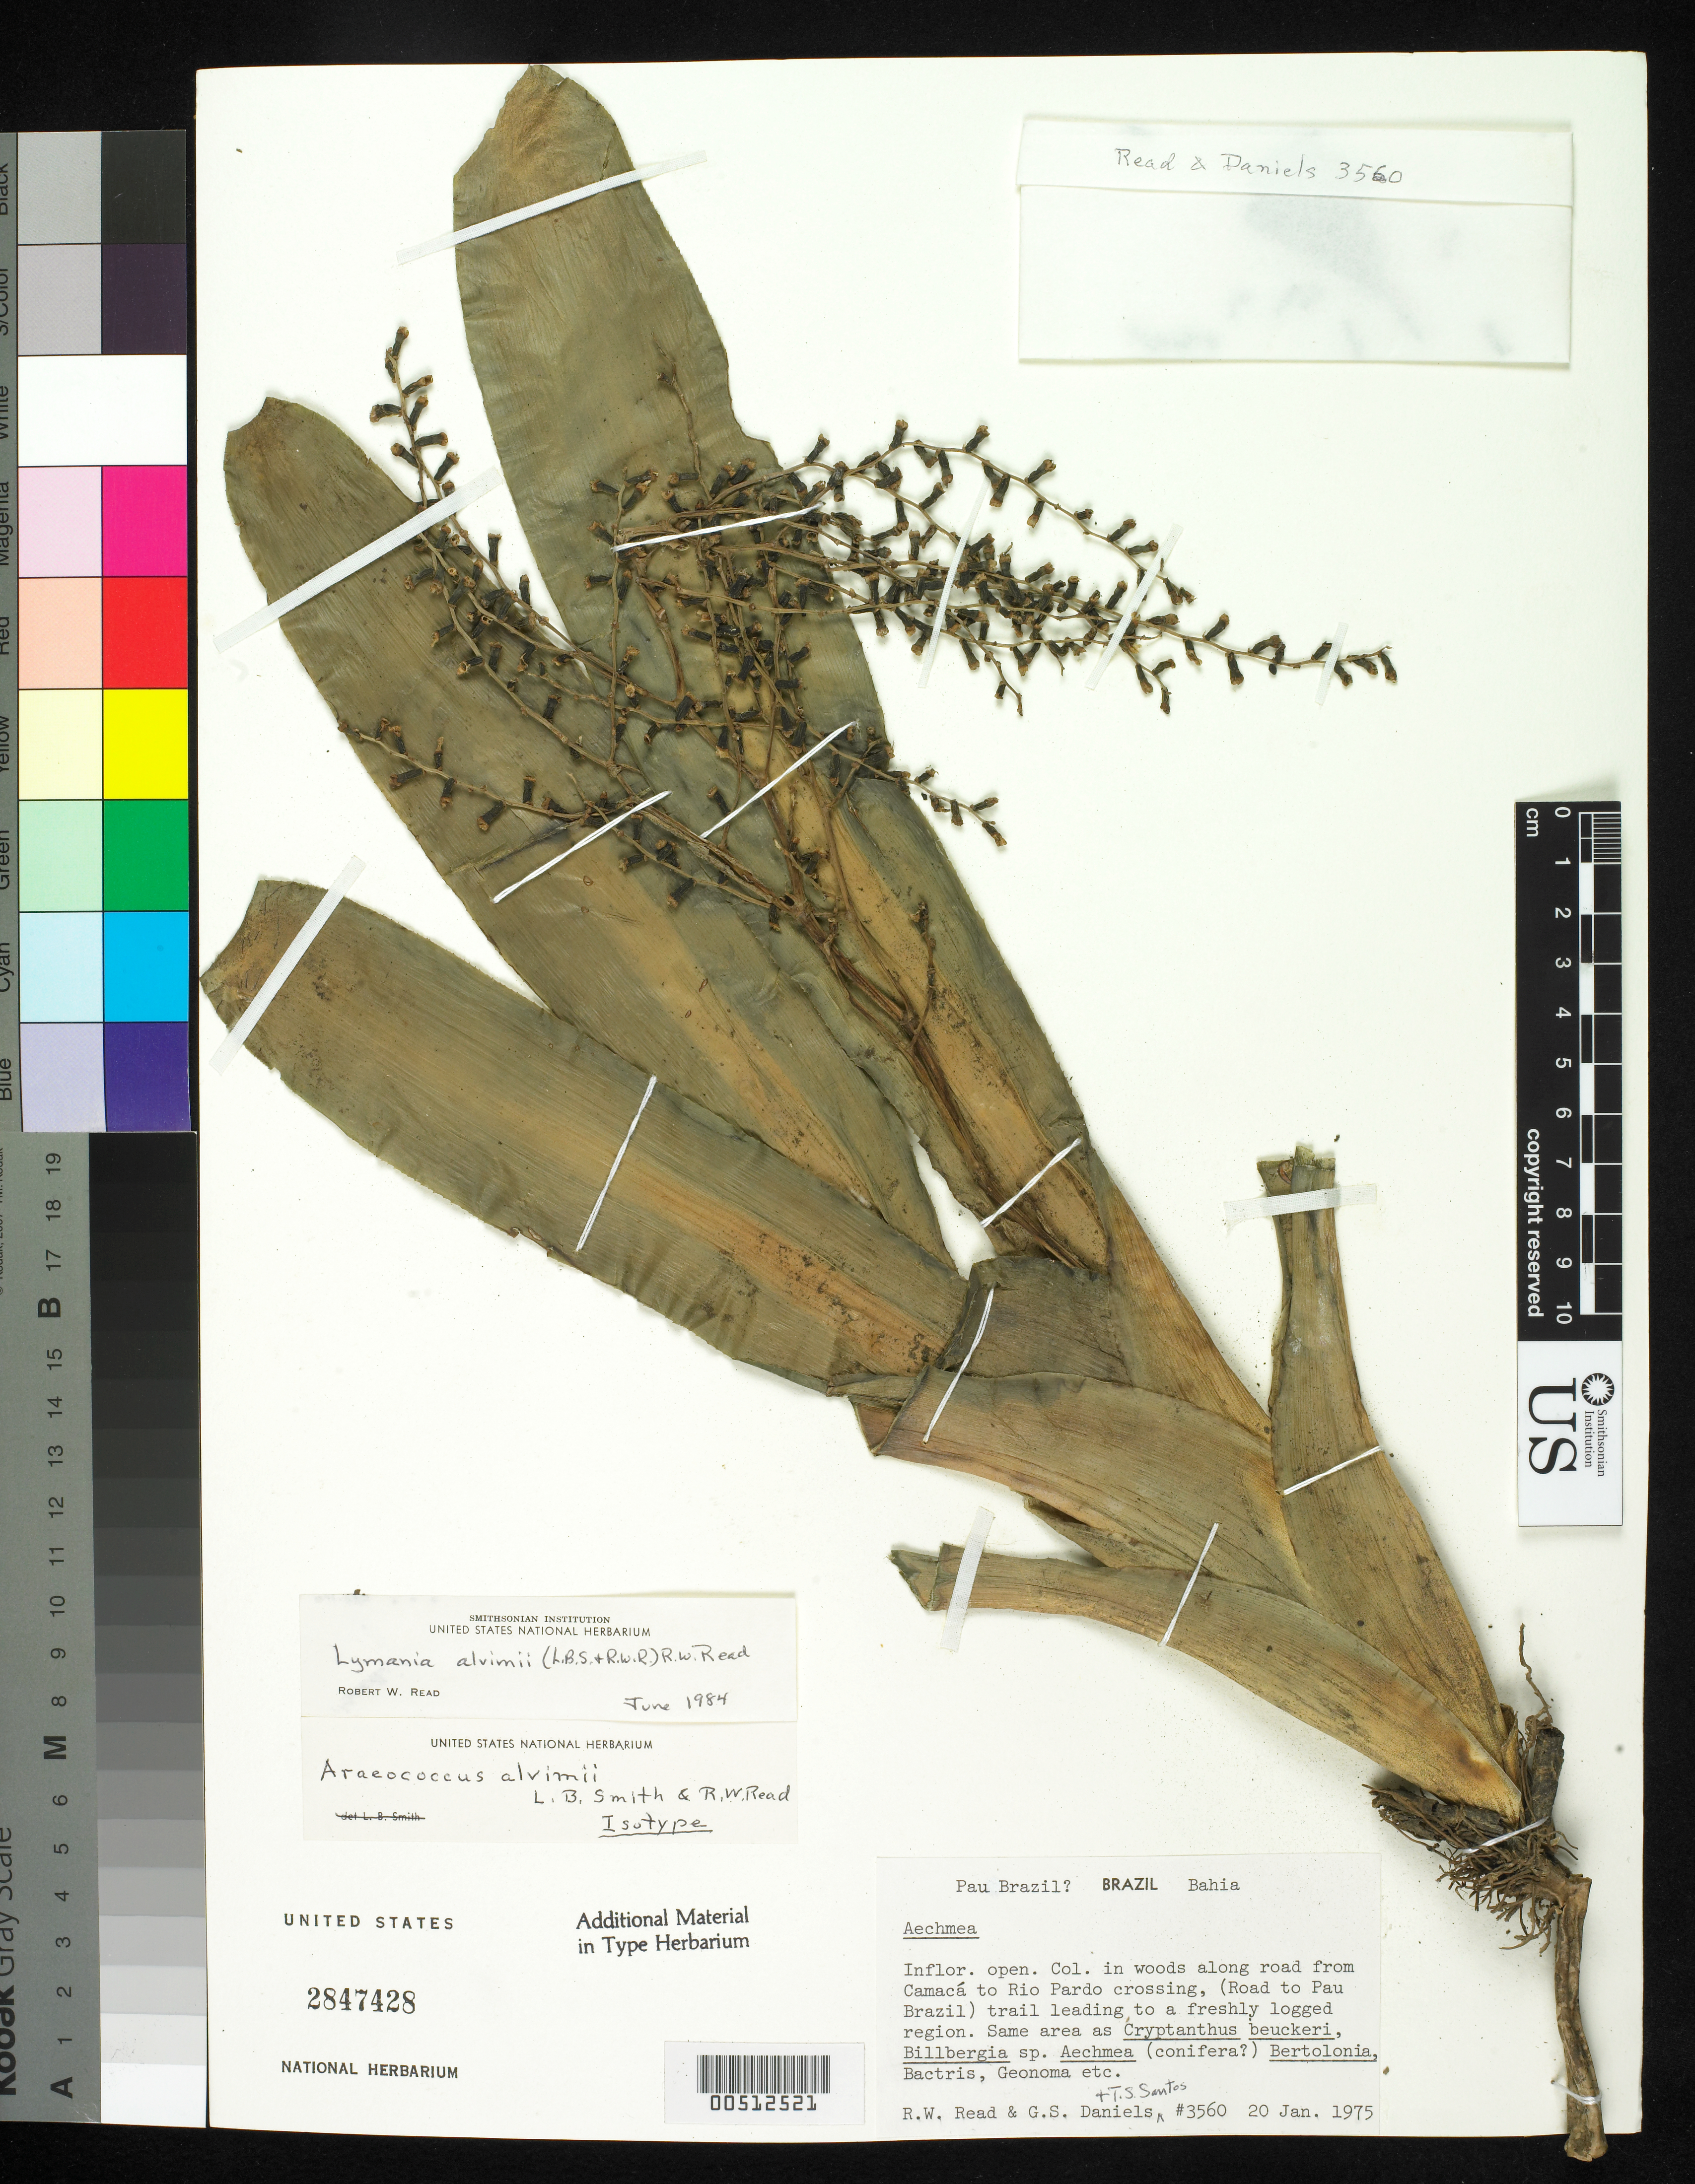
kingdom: Plantae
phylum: Tracheophyta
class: Liliopsida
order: Poales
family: Bromeliaceae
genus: Araeococcus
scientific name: Araeococcus alvimii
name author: L.B. Sm. & Read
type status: Isotype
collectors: R. W. Read, G. S. Daniels & T. S. Santos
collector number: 3560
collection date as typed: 20 Jan 1975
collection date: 1975-01-20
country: Brazil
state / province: Bahia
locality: Road from Camaca to Rio Pardo Crossing.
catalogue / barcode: US 2847428